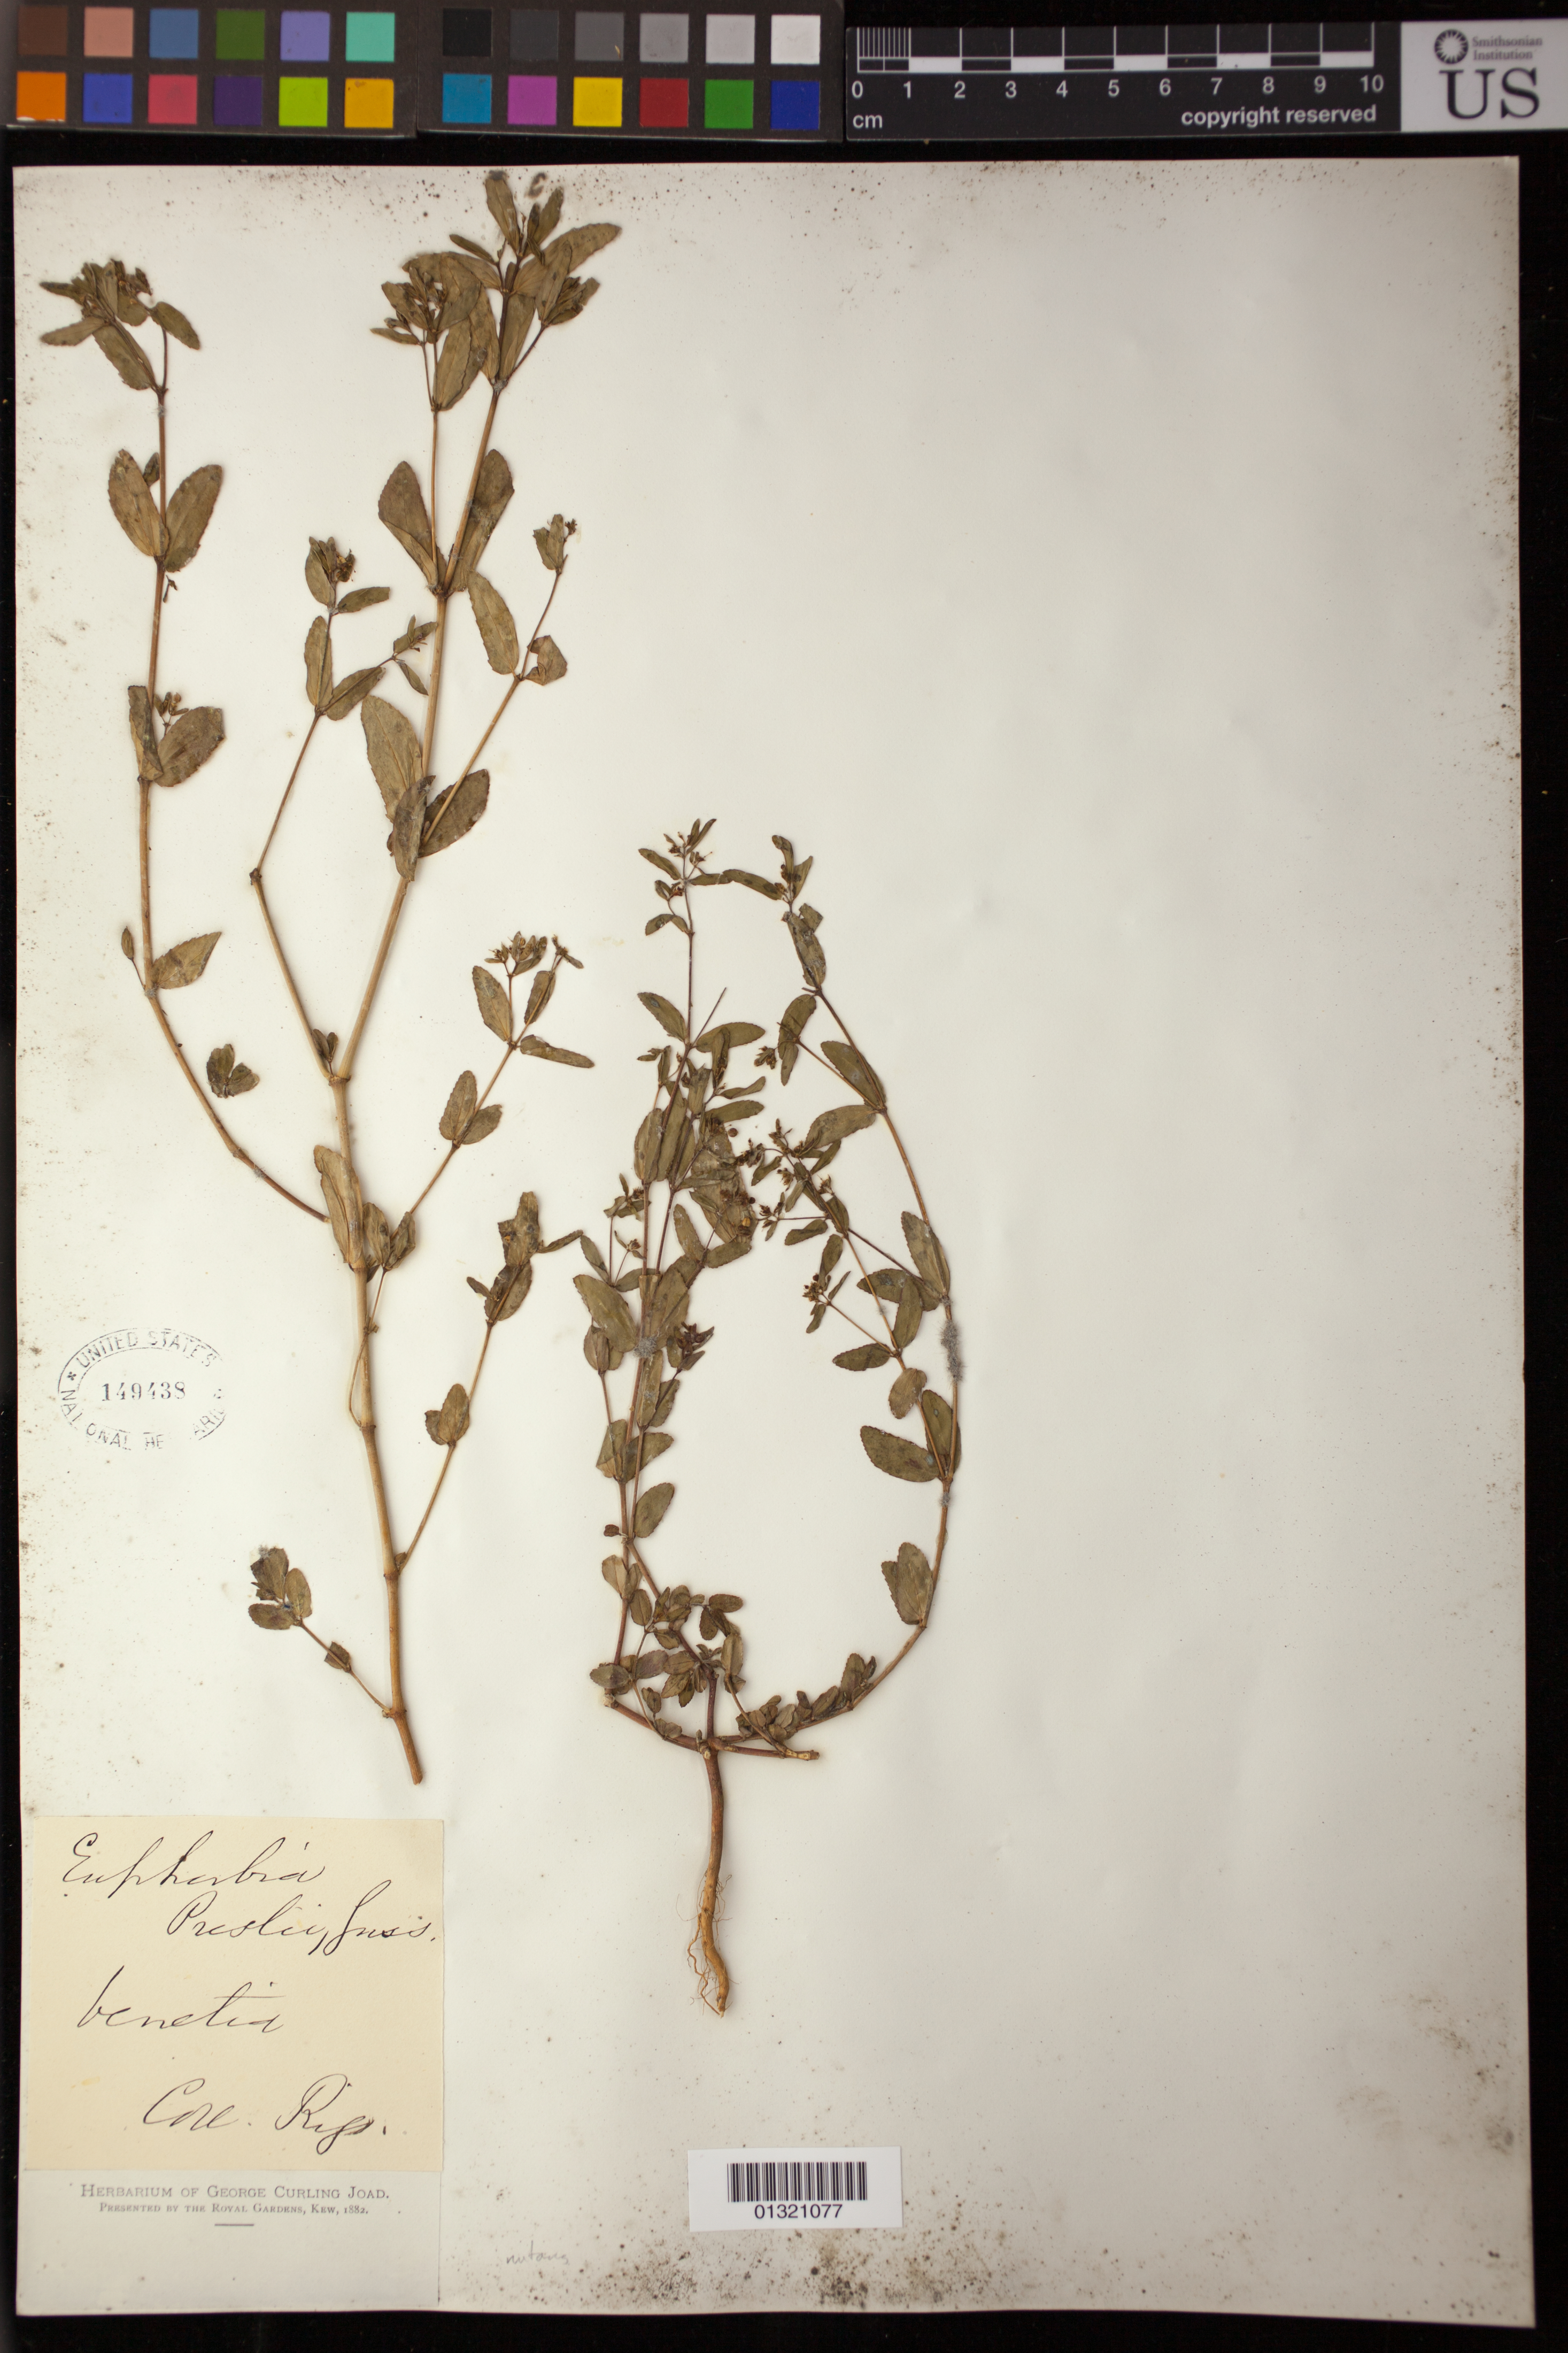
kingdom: Plantae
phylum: Tracheophyta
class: Magnoliopsida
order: Malpighiales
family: Euphorbiaceae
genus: Euphorbia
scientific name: Euphorbia nutans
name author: Lag.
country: Italy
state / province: Veneto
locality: Venetia [Venice]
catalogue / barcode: US 149438